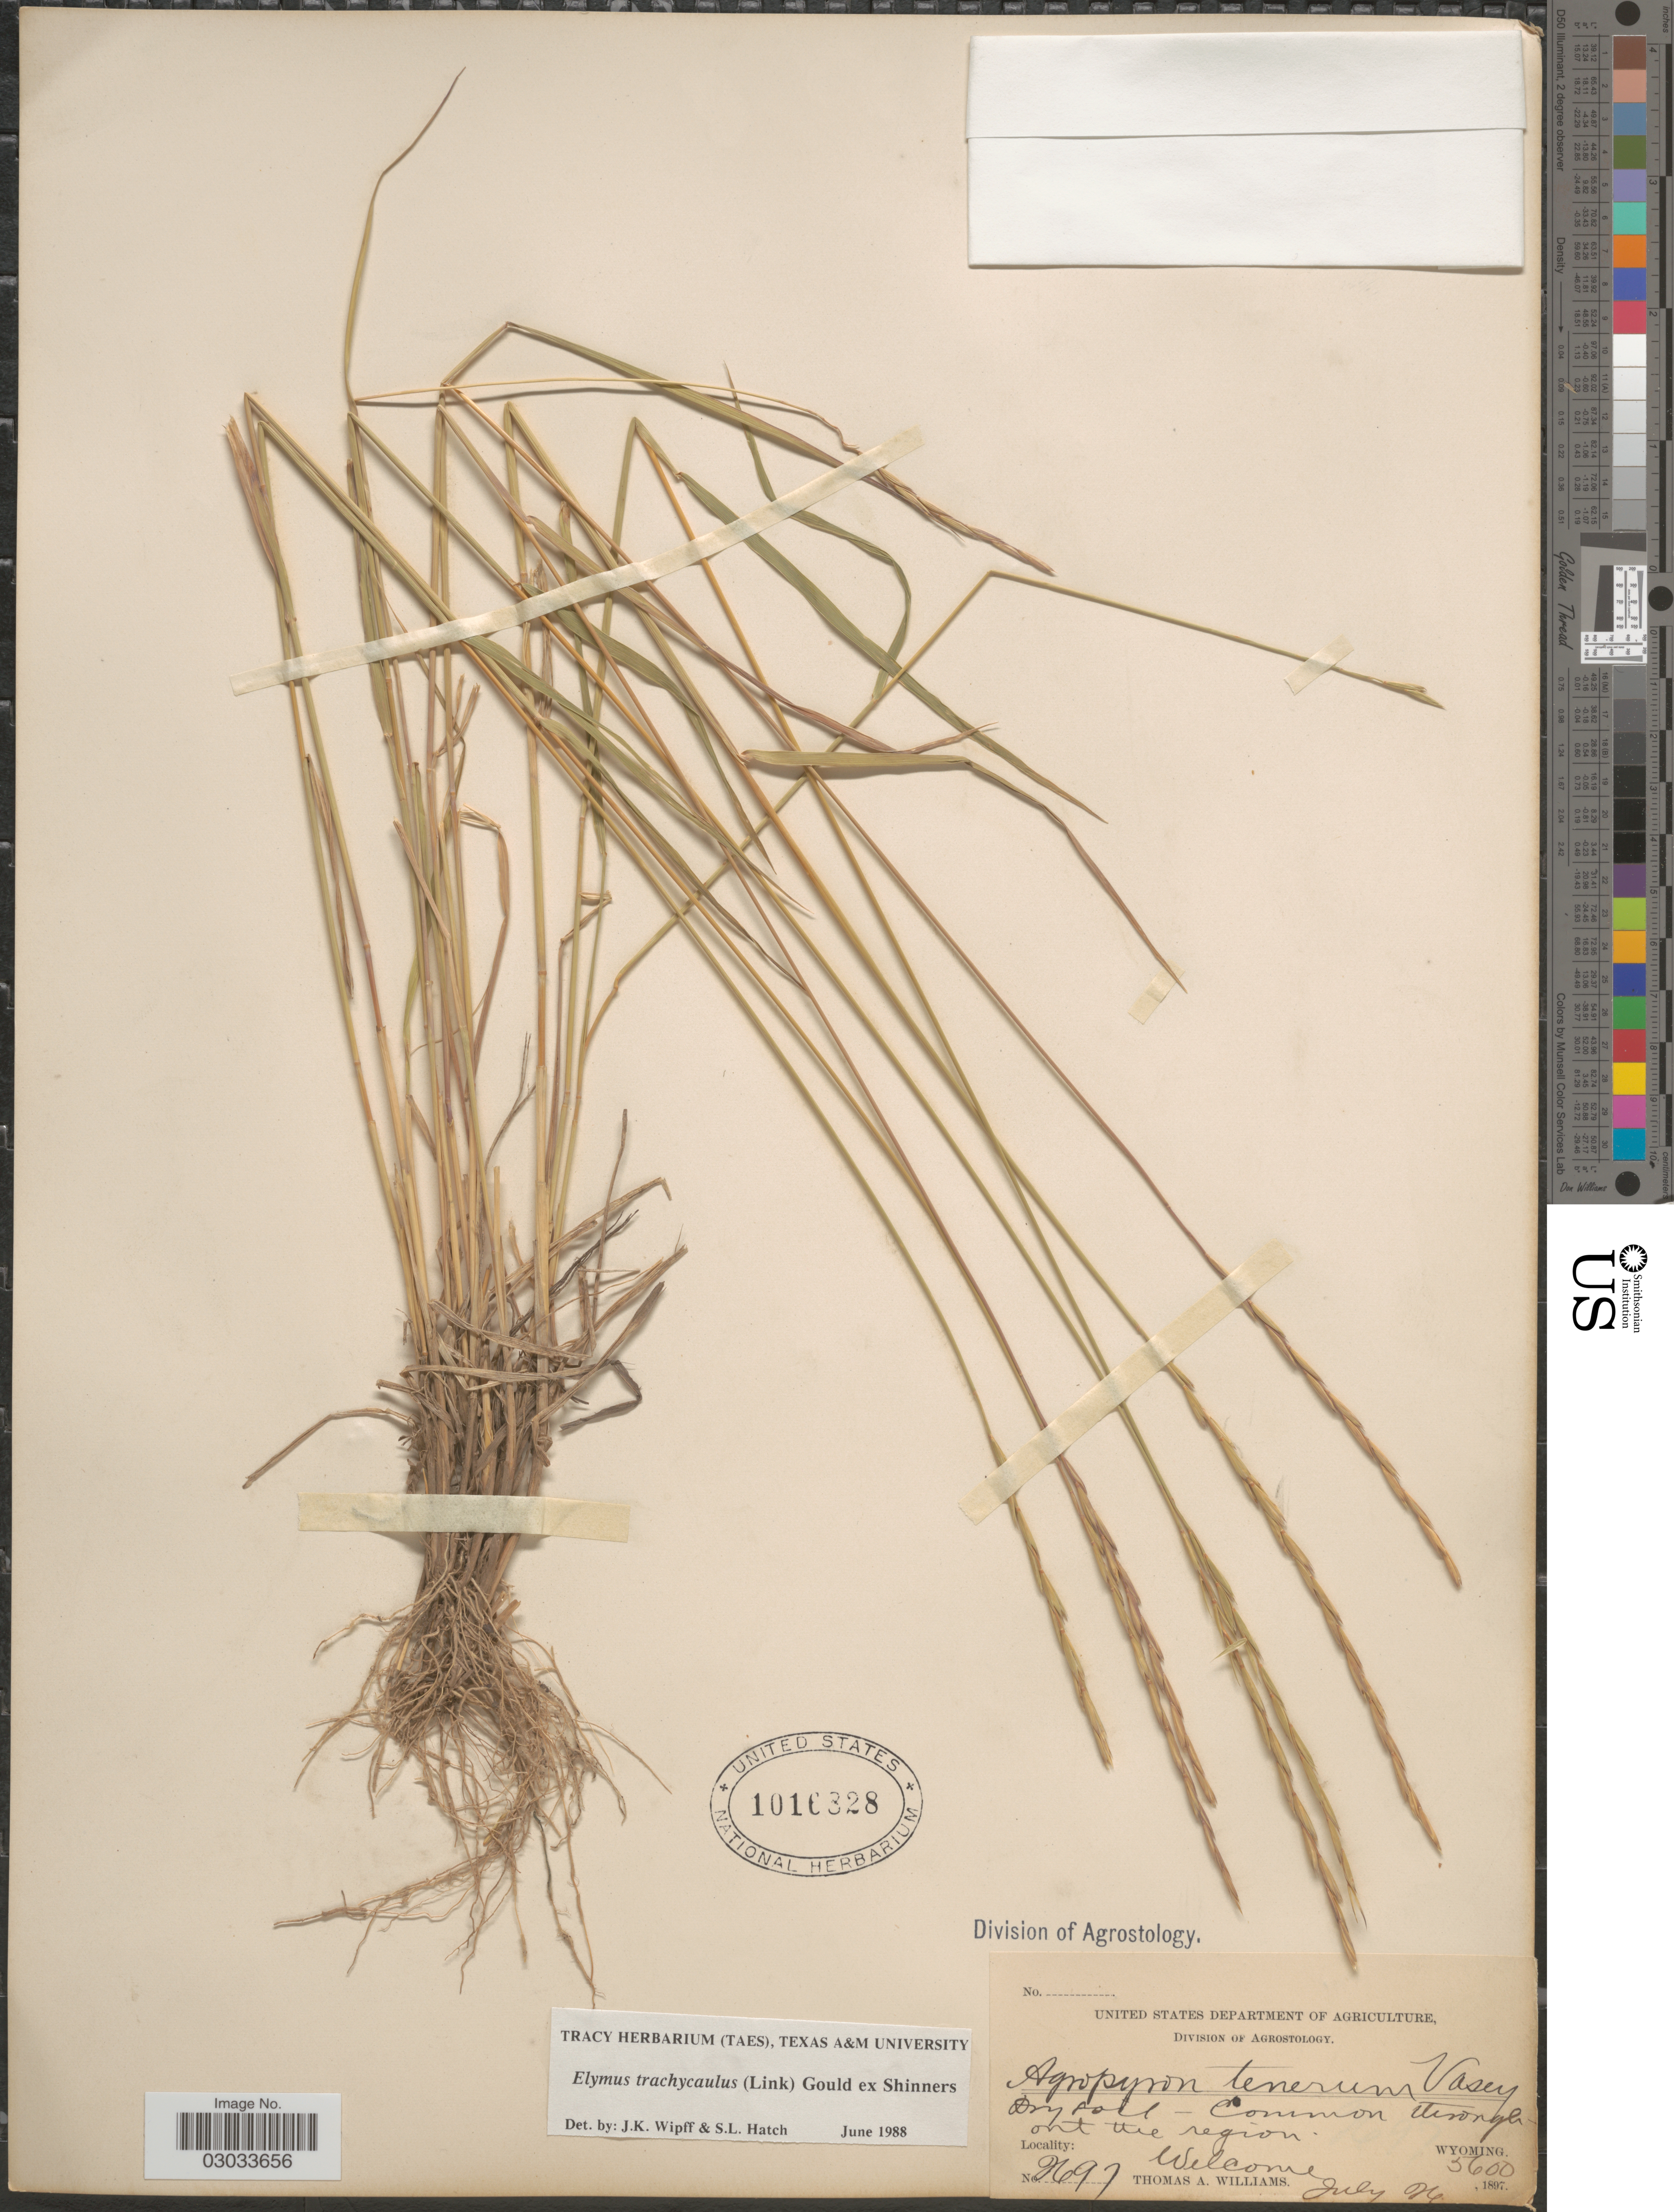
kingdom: Plantae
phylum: Tracheophyta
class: Liliopsida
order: Poales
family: Poaceae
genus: Elymus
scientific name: Elymus trachycaulus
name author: (Link) Gould ex Shinners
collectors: T. A. Williams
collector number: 2697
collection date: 1897-07-26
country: United States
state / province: Wyoming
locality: Welcome.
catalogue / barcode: US 1016828